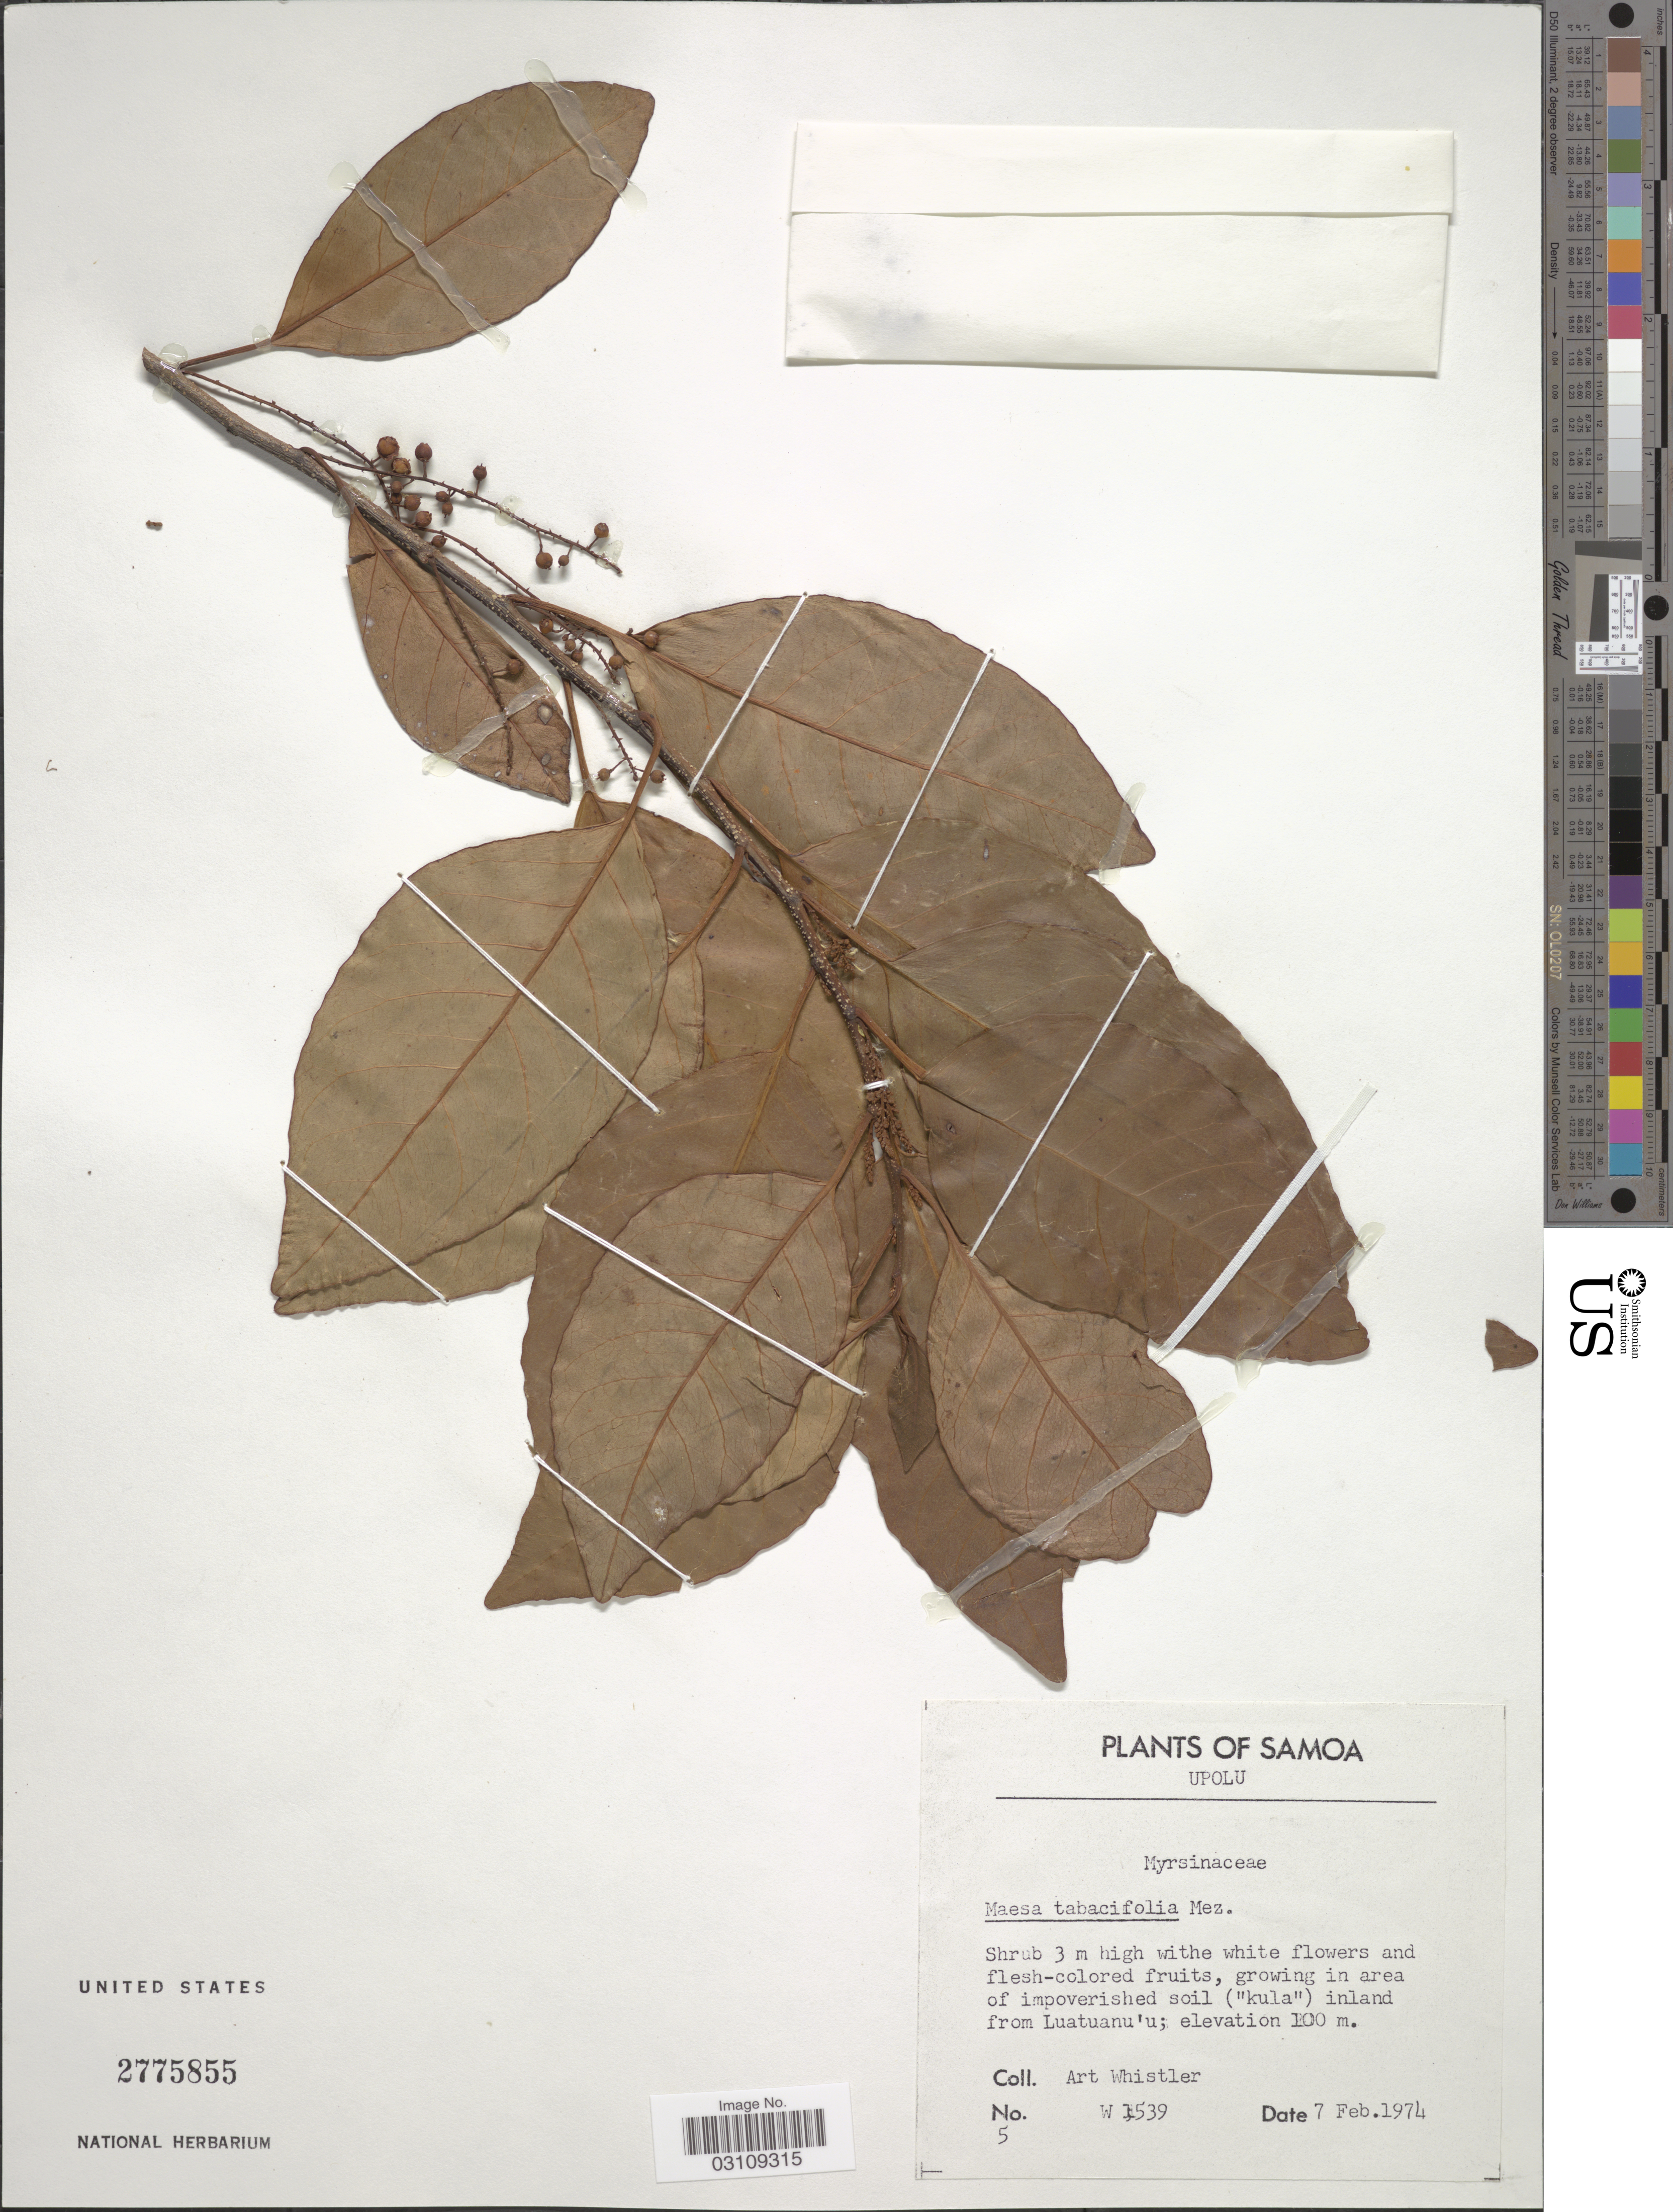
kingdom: Plantae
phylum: Tracheophyta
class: Magnoliopsida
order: Ericales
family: Primulaceae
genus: Maesa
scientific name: Maesa tabacifolia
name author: Mez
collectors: A. Whistler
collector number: W1539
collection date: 1974-02-07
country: Samoa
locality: Samoa. Upolu. Inland from Luatuanu'u.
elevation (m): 100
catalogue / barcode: US 2775855